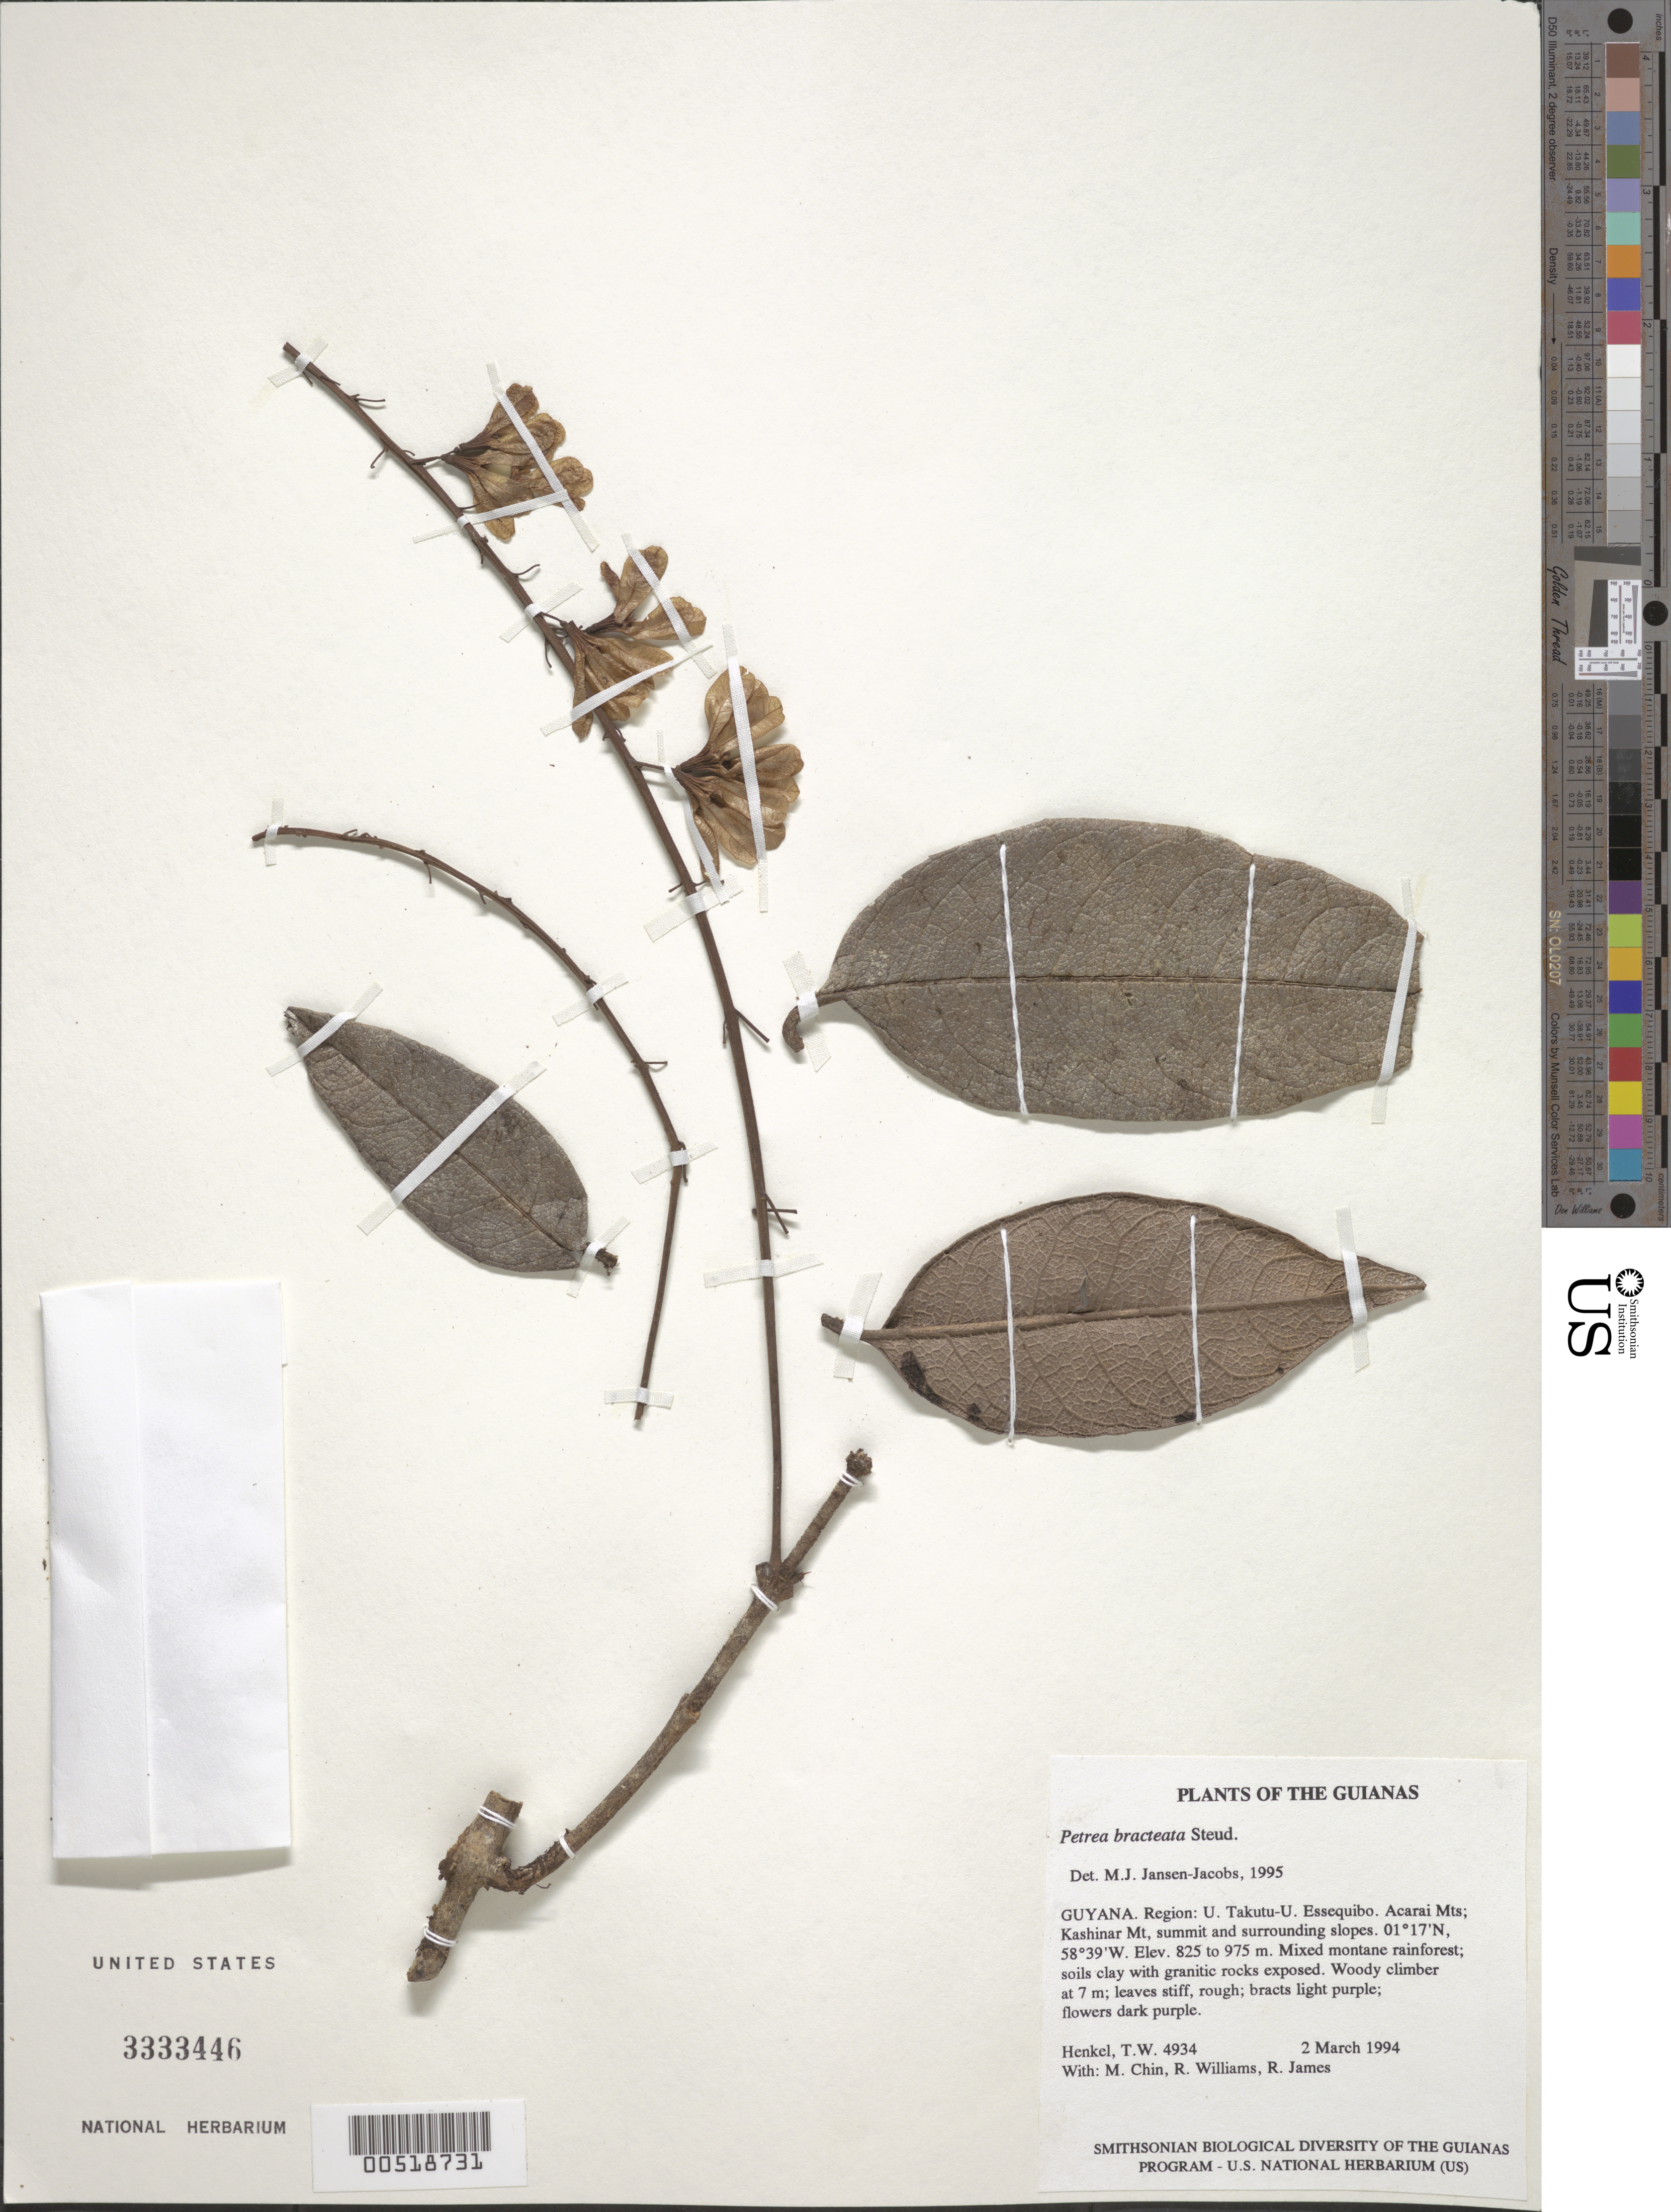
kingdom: Plantae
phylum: Tracheophyta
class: Magnoliopsida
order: Lamiales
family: Verbenaceae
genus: Petrea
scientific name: Petrea bracteata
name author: Steud.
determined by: Jansen-Jacobs, M. J., (U), Nationaal Herbarium Nederland, Utrecht University branch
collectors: T. Henkel, M. Chin, R. Williams & R. James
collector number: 4934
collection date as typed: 2 March 1994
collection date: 1994-03-02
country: Guyana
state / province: U. Takutu-U. Essequibo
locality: Acarai Mts; Kashinar Mt, summit and surrounding slopes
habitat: Mixed montane rainforest; soils clay with granitic rocks exposed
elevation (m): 825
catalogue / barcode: US 3333446